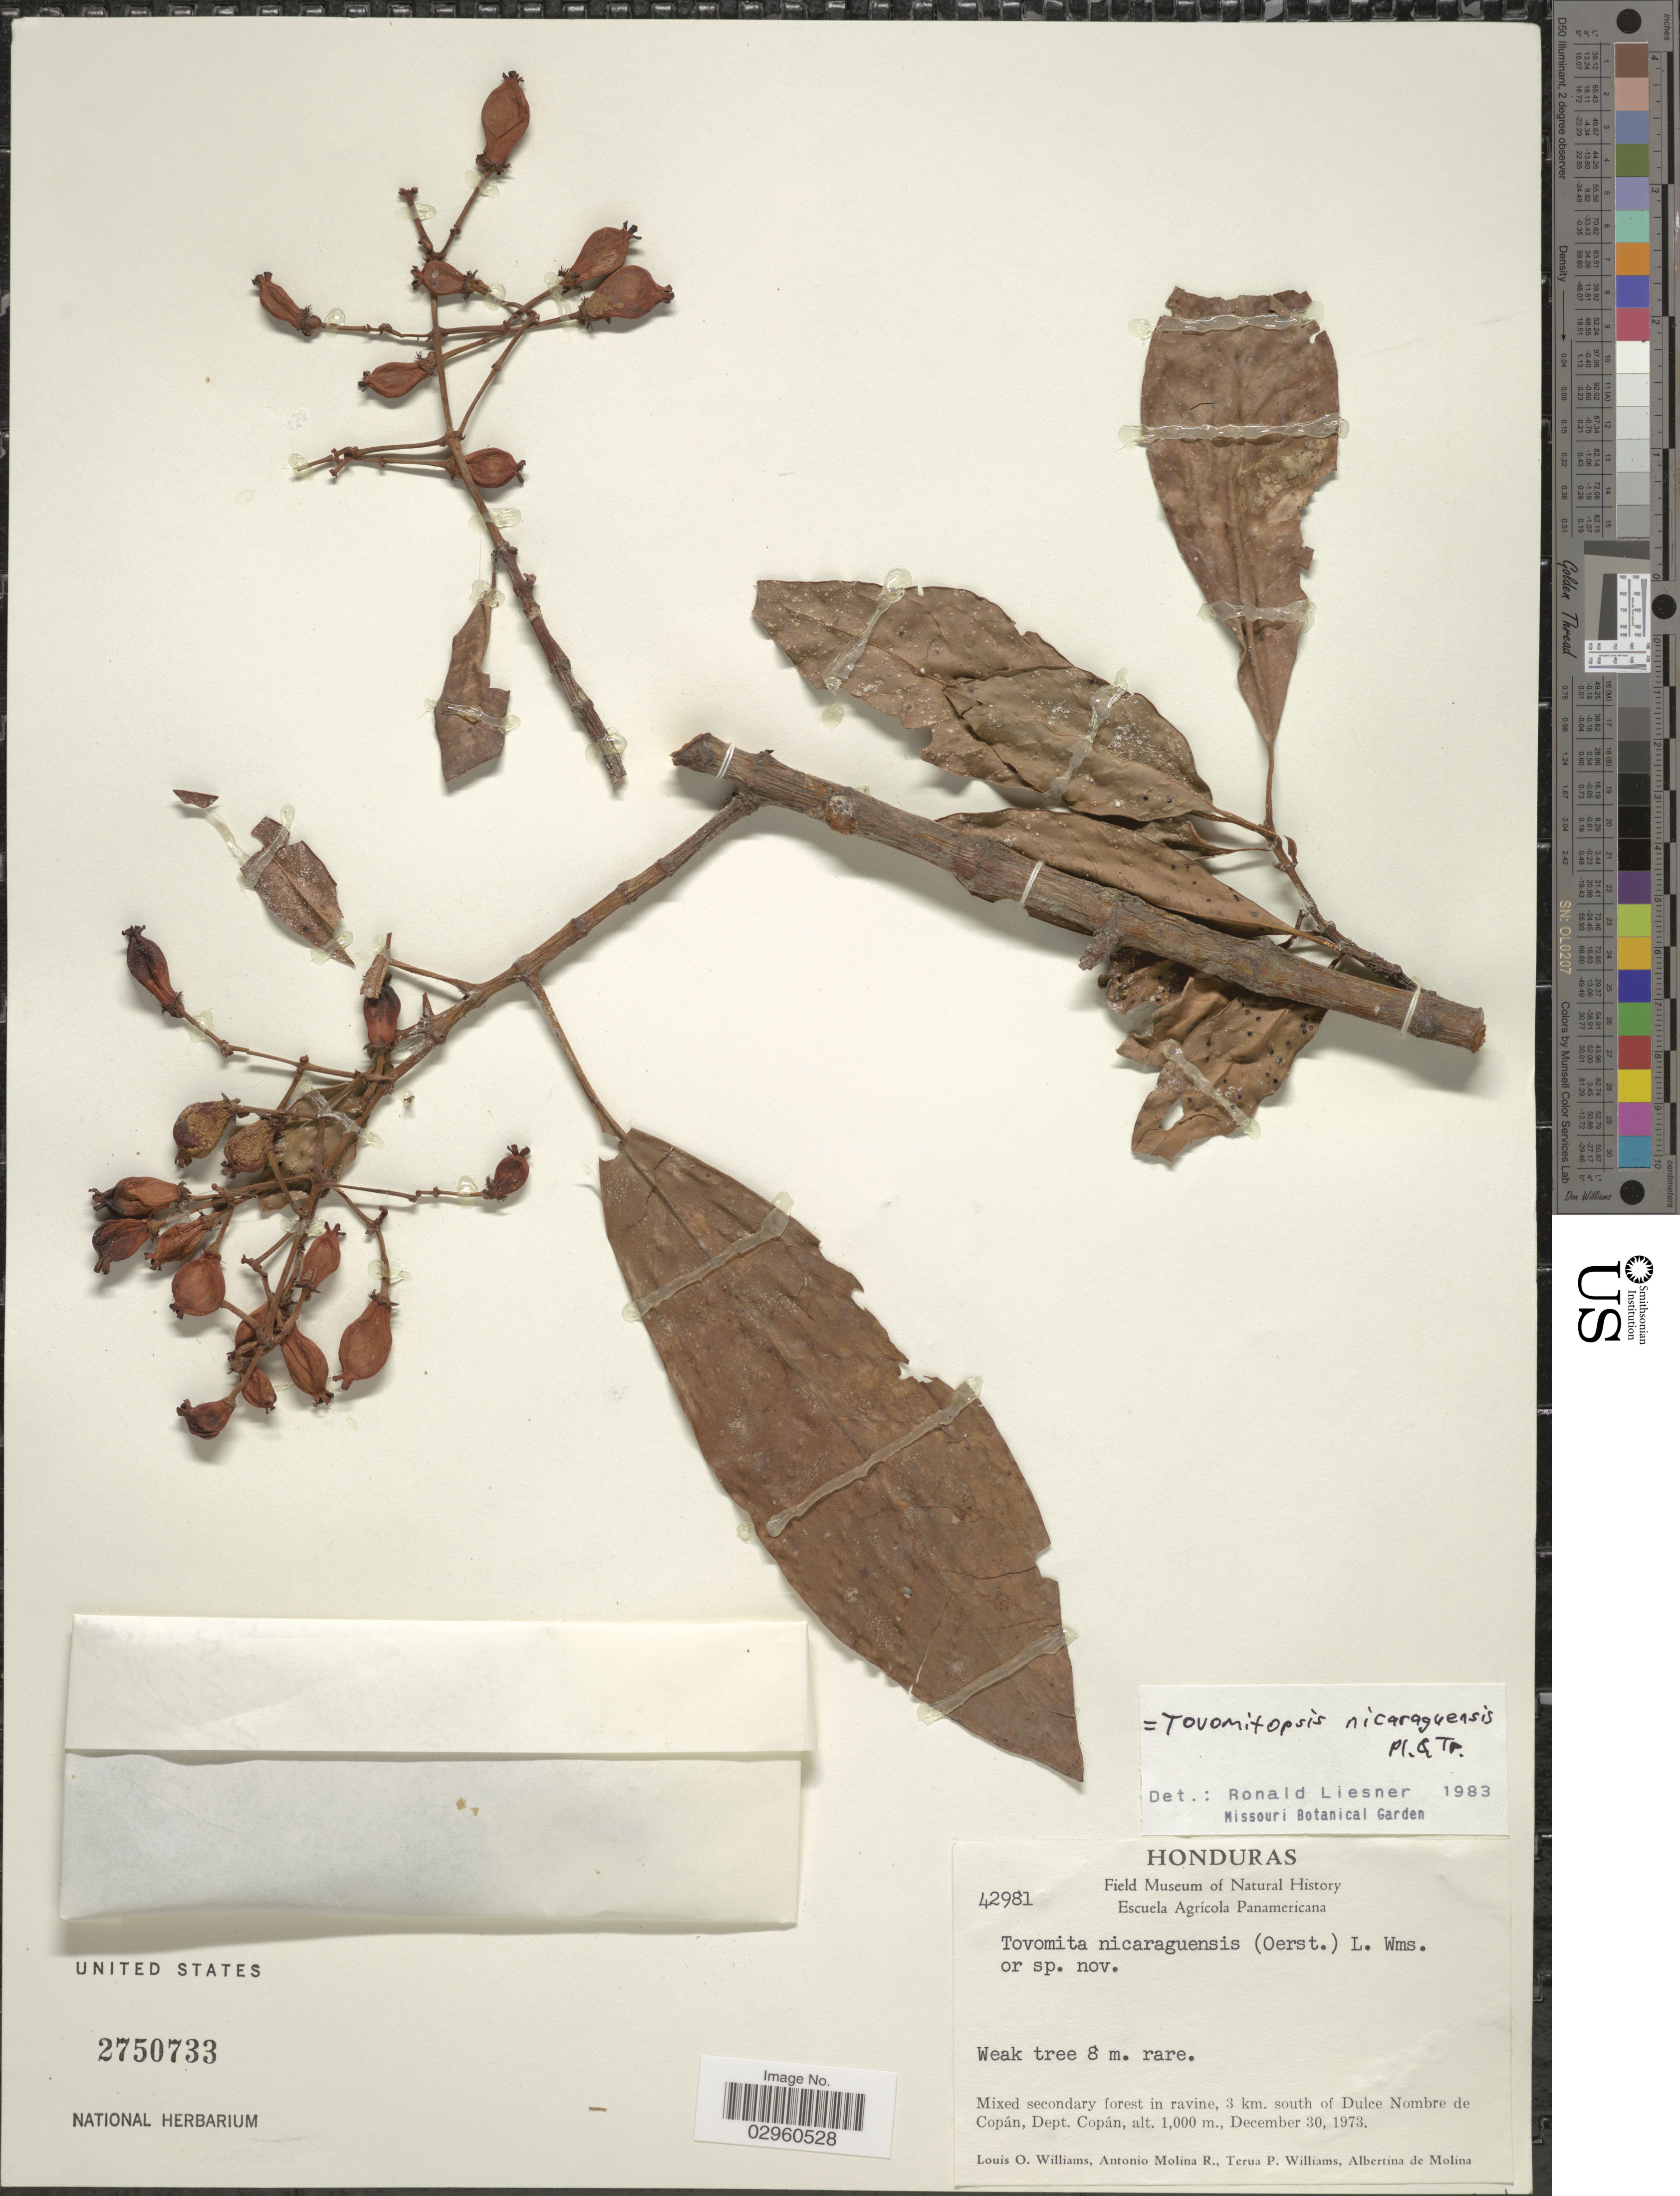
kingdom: Plantae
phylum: Tracheophyta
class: Magnoliopsida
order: Malpighiales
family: Clusiaceae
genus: Chrysochlamys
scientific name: Chrysochlamys nicaraguensis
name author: (Oerst. et al.) Hemsl.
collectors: L. O. Williams, A. Molina R., T. Williams & A. R. Molina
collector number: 42981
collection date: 1973-12-30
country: Honduras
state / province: Copán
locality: Mixed secondary forest in ravine, 3 km. south of Dulce Nombre de Copán, Dept. Copán.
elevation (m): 1000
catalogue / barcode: US 2750733